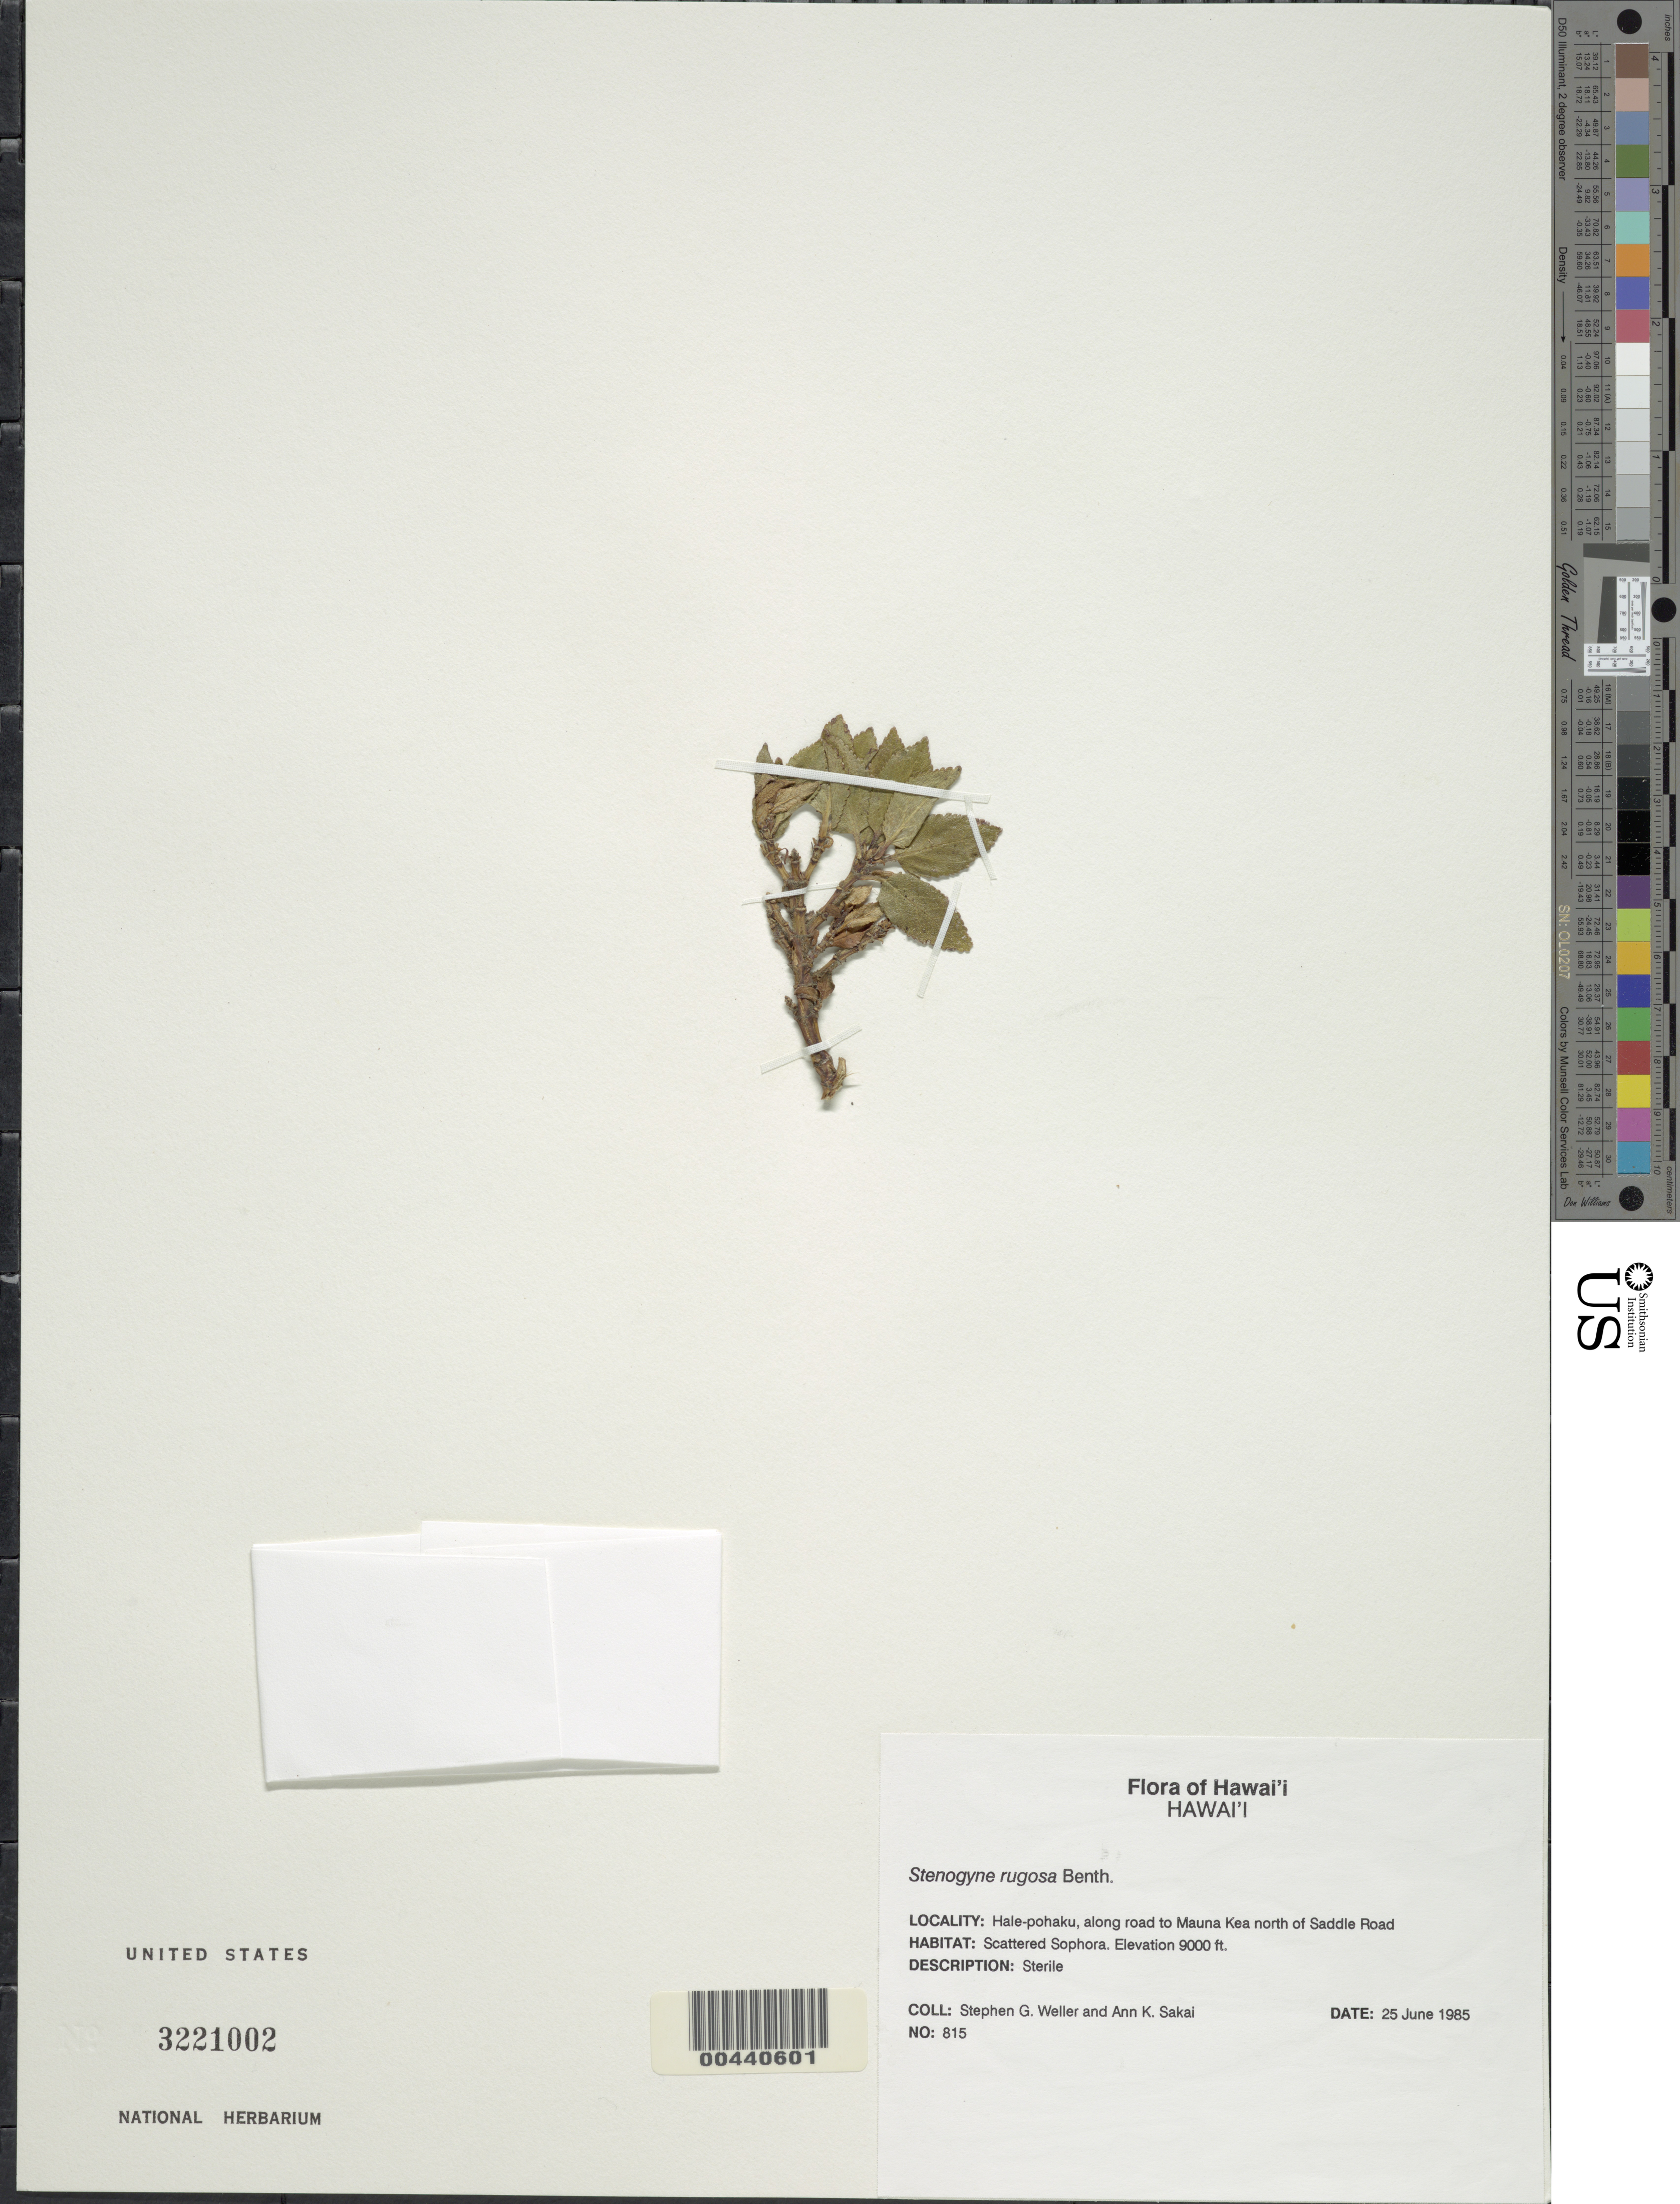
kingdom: Plantae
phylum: Tracheophyta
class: Magnoliopsida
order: Lamiales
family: Lamiaceae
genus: Stenogyne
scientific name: Stenogyne rugosa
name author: Benth.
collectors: S. G. Weller & A. Sakai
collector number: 815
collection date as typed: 25 Jun 1985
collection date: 1985-06-25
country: United States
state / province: Hawaii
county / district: Hawaii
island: Hawaii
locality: Hale Pohaku, along road to Mauna Kea north of Saddle Road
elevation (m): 2743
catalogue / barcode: US 3221002